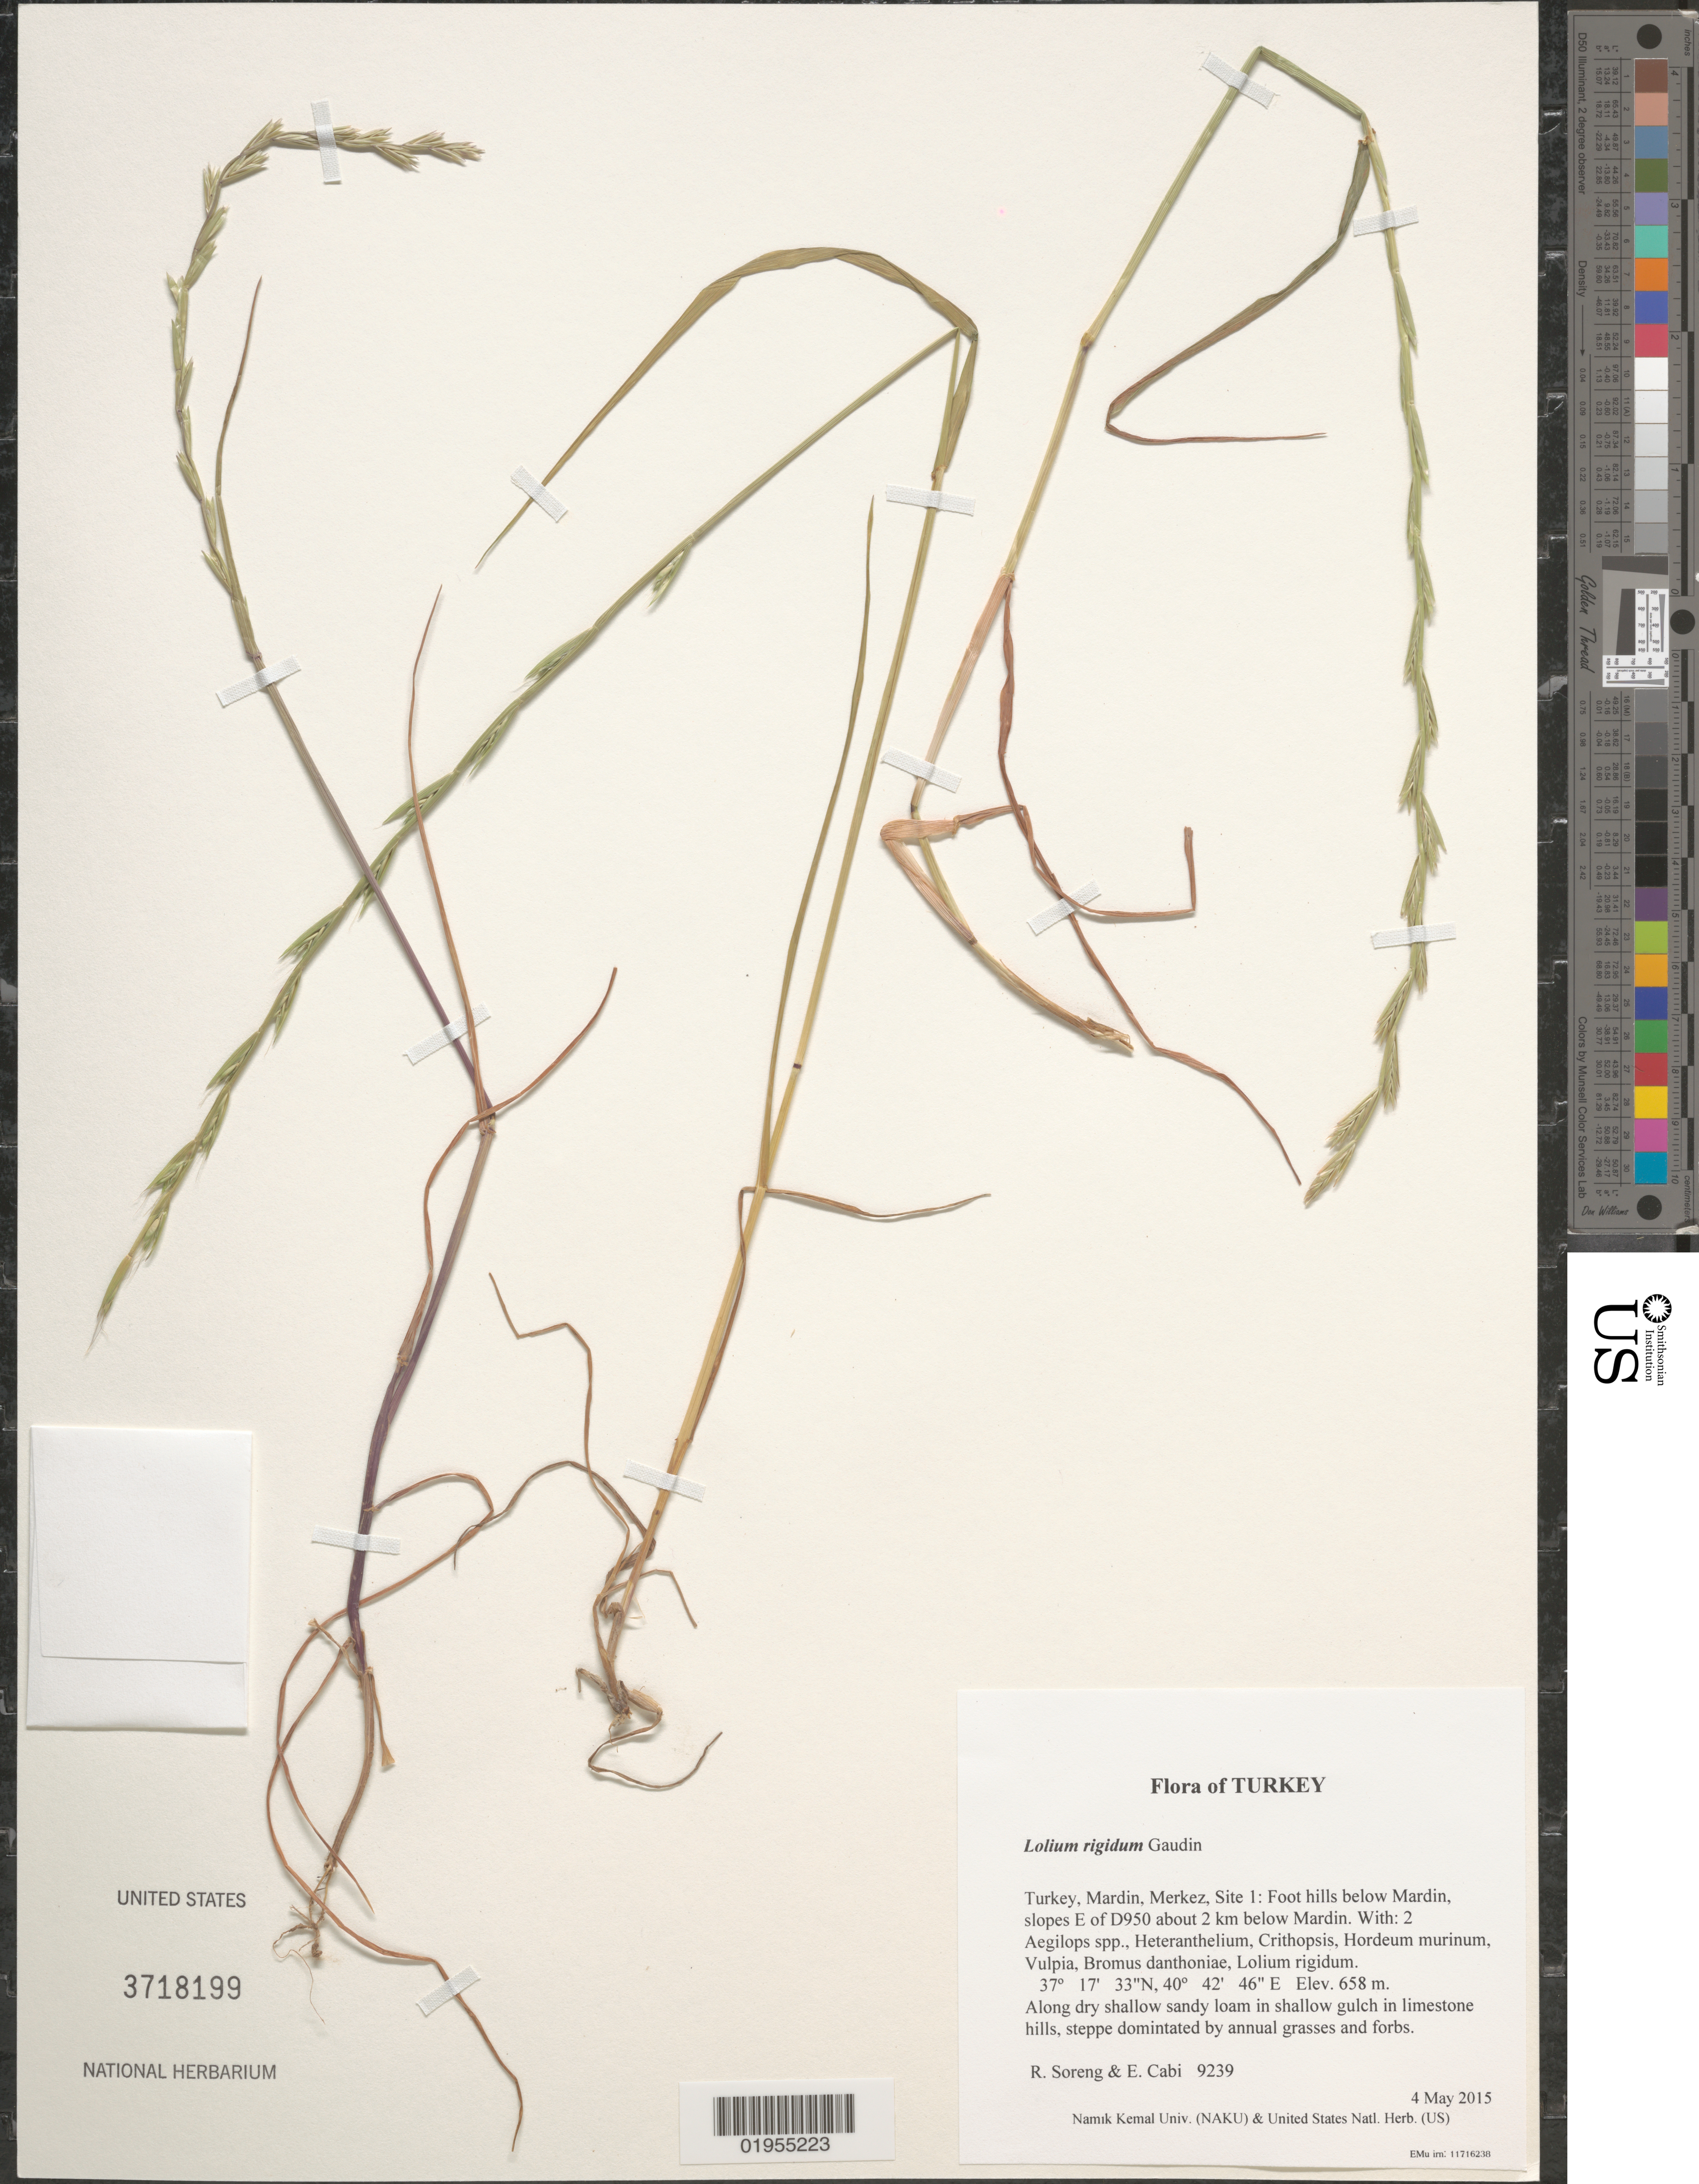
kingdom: Plantae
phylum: Tracheophyta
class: Liliopsida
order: Poales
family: Poaceae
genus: Lolium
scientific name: Lolium rigidum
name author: Gaudin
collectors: R. J. Soreng & E. Cabi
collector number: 9239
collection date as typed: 2015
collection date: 2015-05-04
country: Turkey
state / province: Mardin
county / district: Merkez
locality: Site 1: Foot hills below Mardin, slopes E of D950 about 2 km below Mardin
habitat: Along dry shallow sandy loam in shallow gulch in limestone hills, steppe domintated by annual grasses and forbs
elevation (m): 658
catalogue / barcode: US 3718199